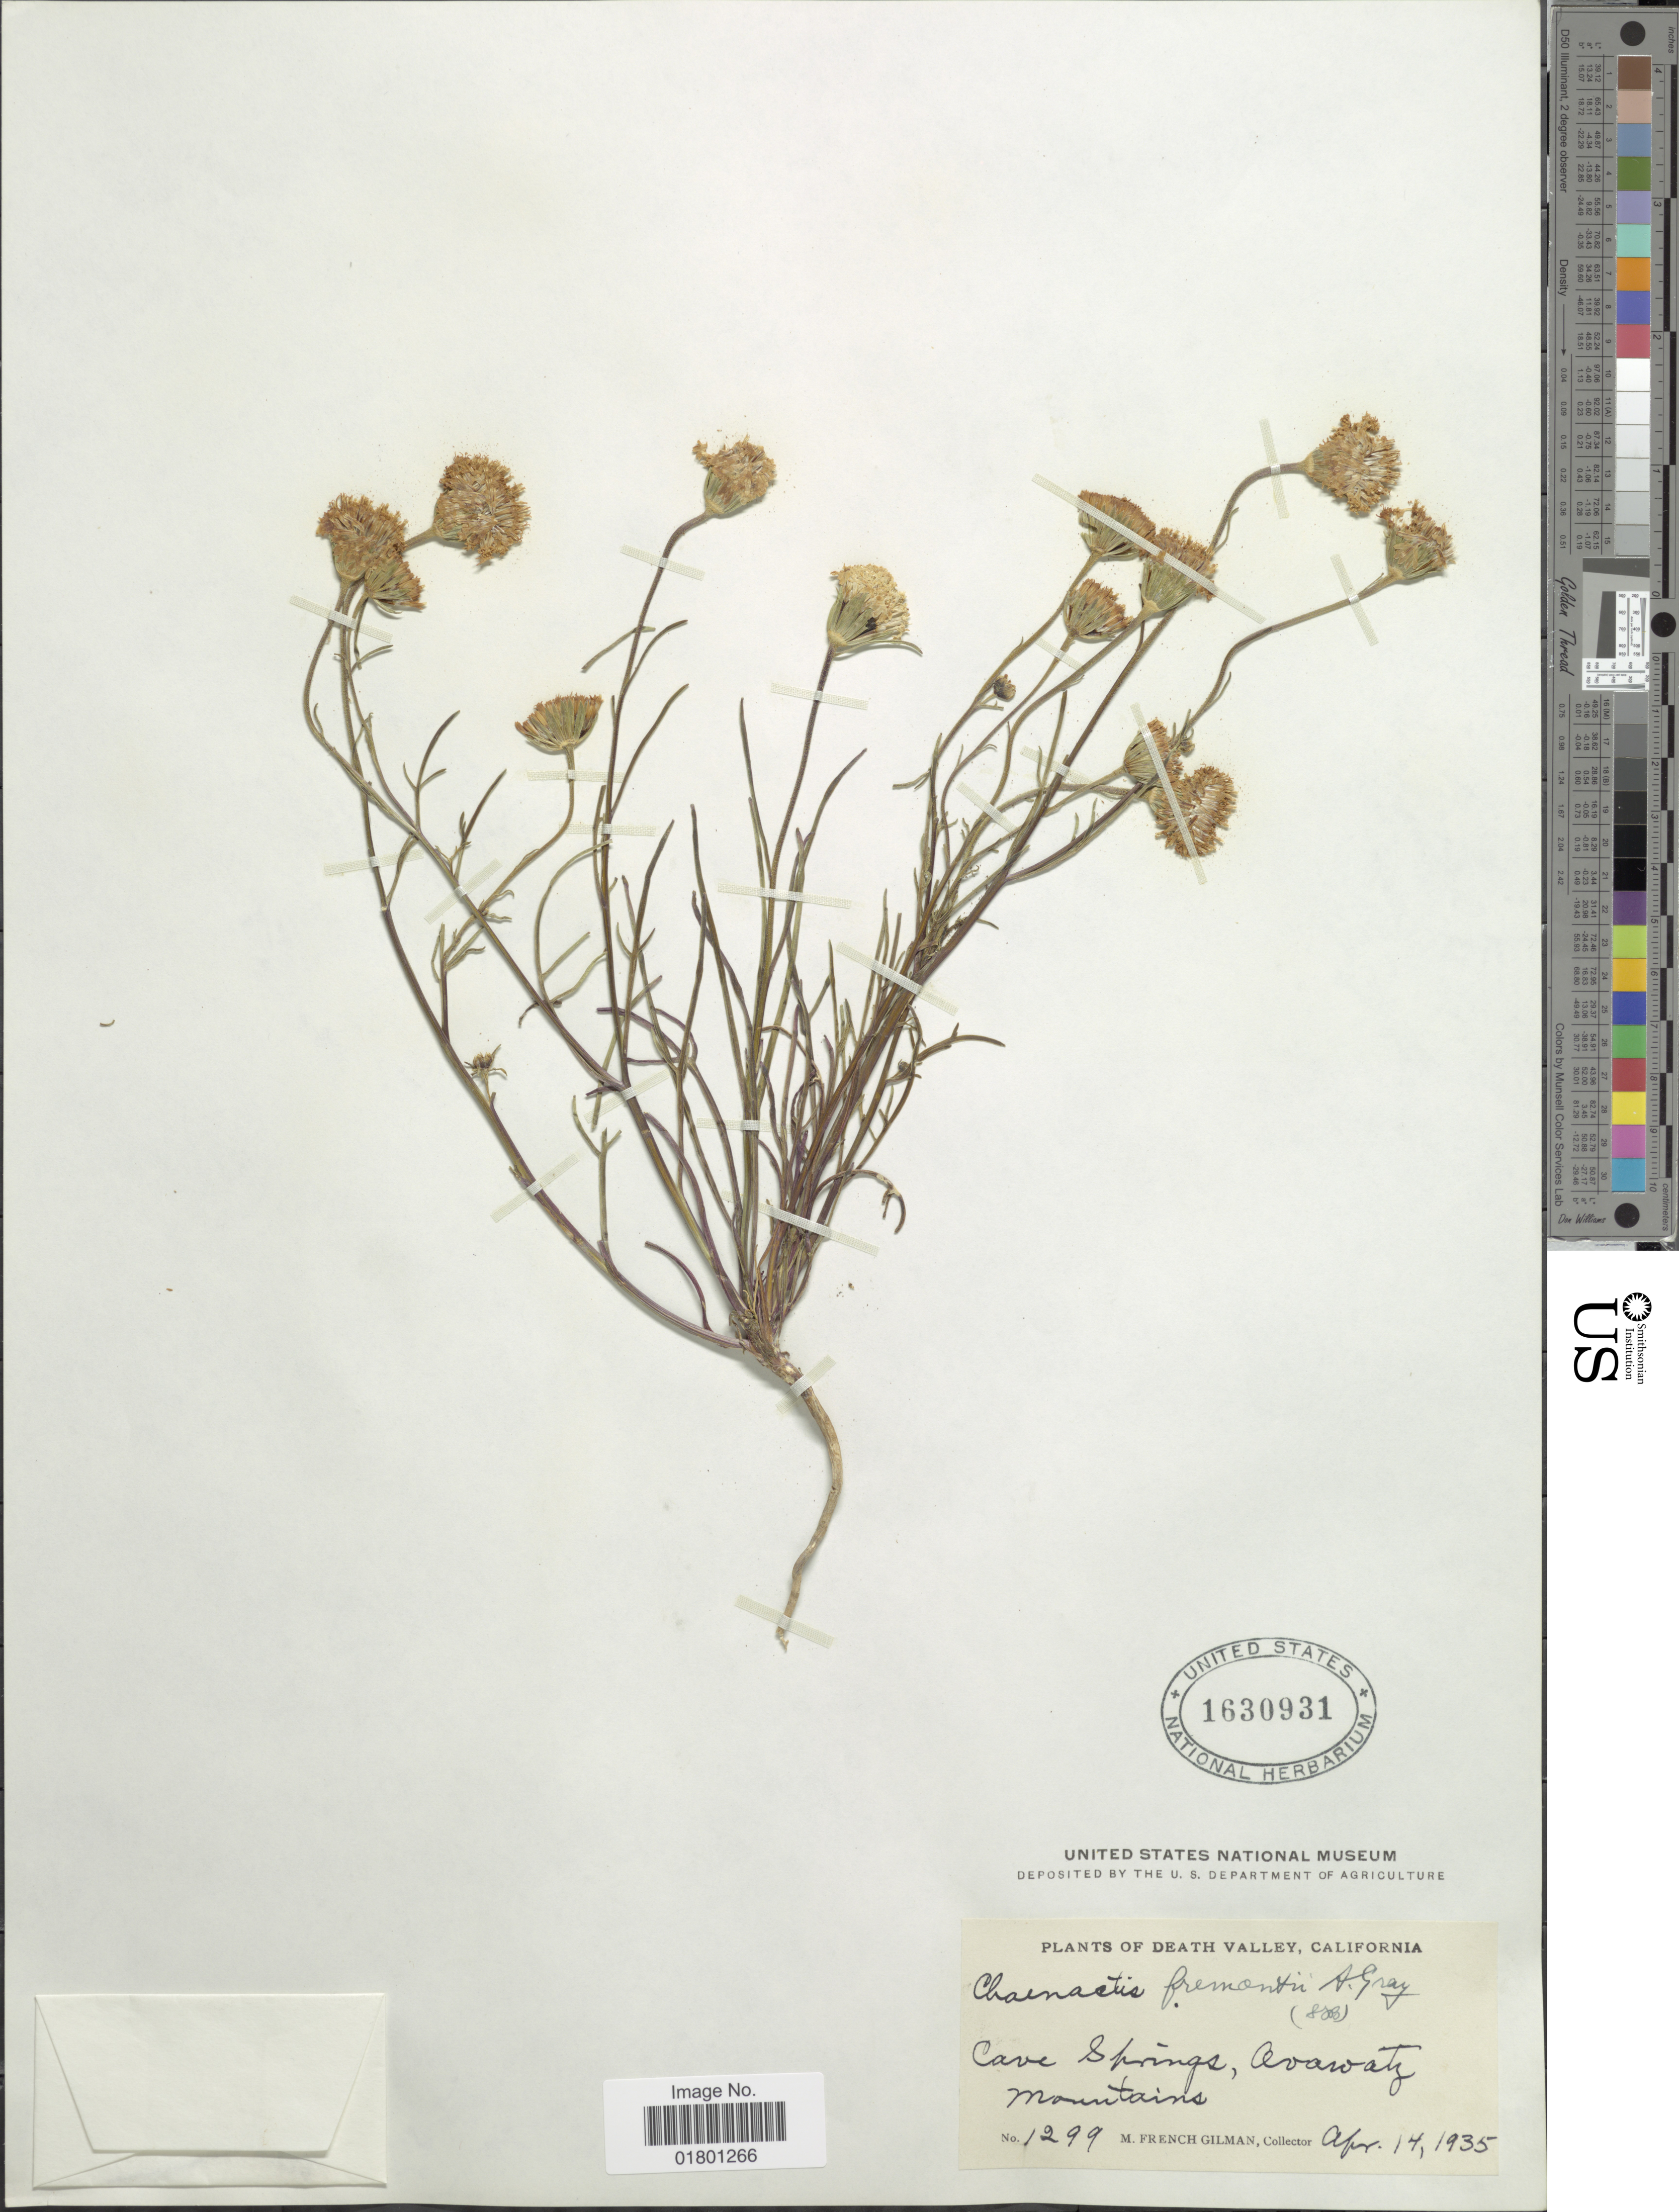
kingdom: Plantae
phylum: Tracheophyta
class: Magnoliopsida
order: Asterales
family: Asteraceae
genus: Chaenactis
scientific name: Chaenactis fremontii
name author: A. Gray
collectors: M. F. Gilman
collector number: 1299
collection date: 1935-04-14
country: United States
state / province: California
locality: Death Valley, Cave Springs, Avawatz Mountains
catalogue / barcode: US 1630931